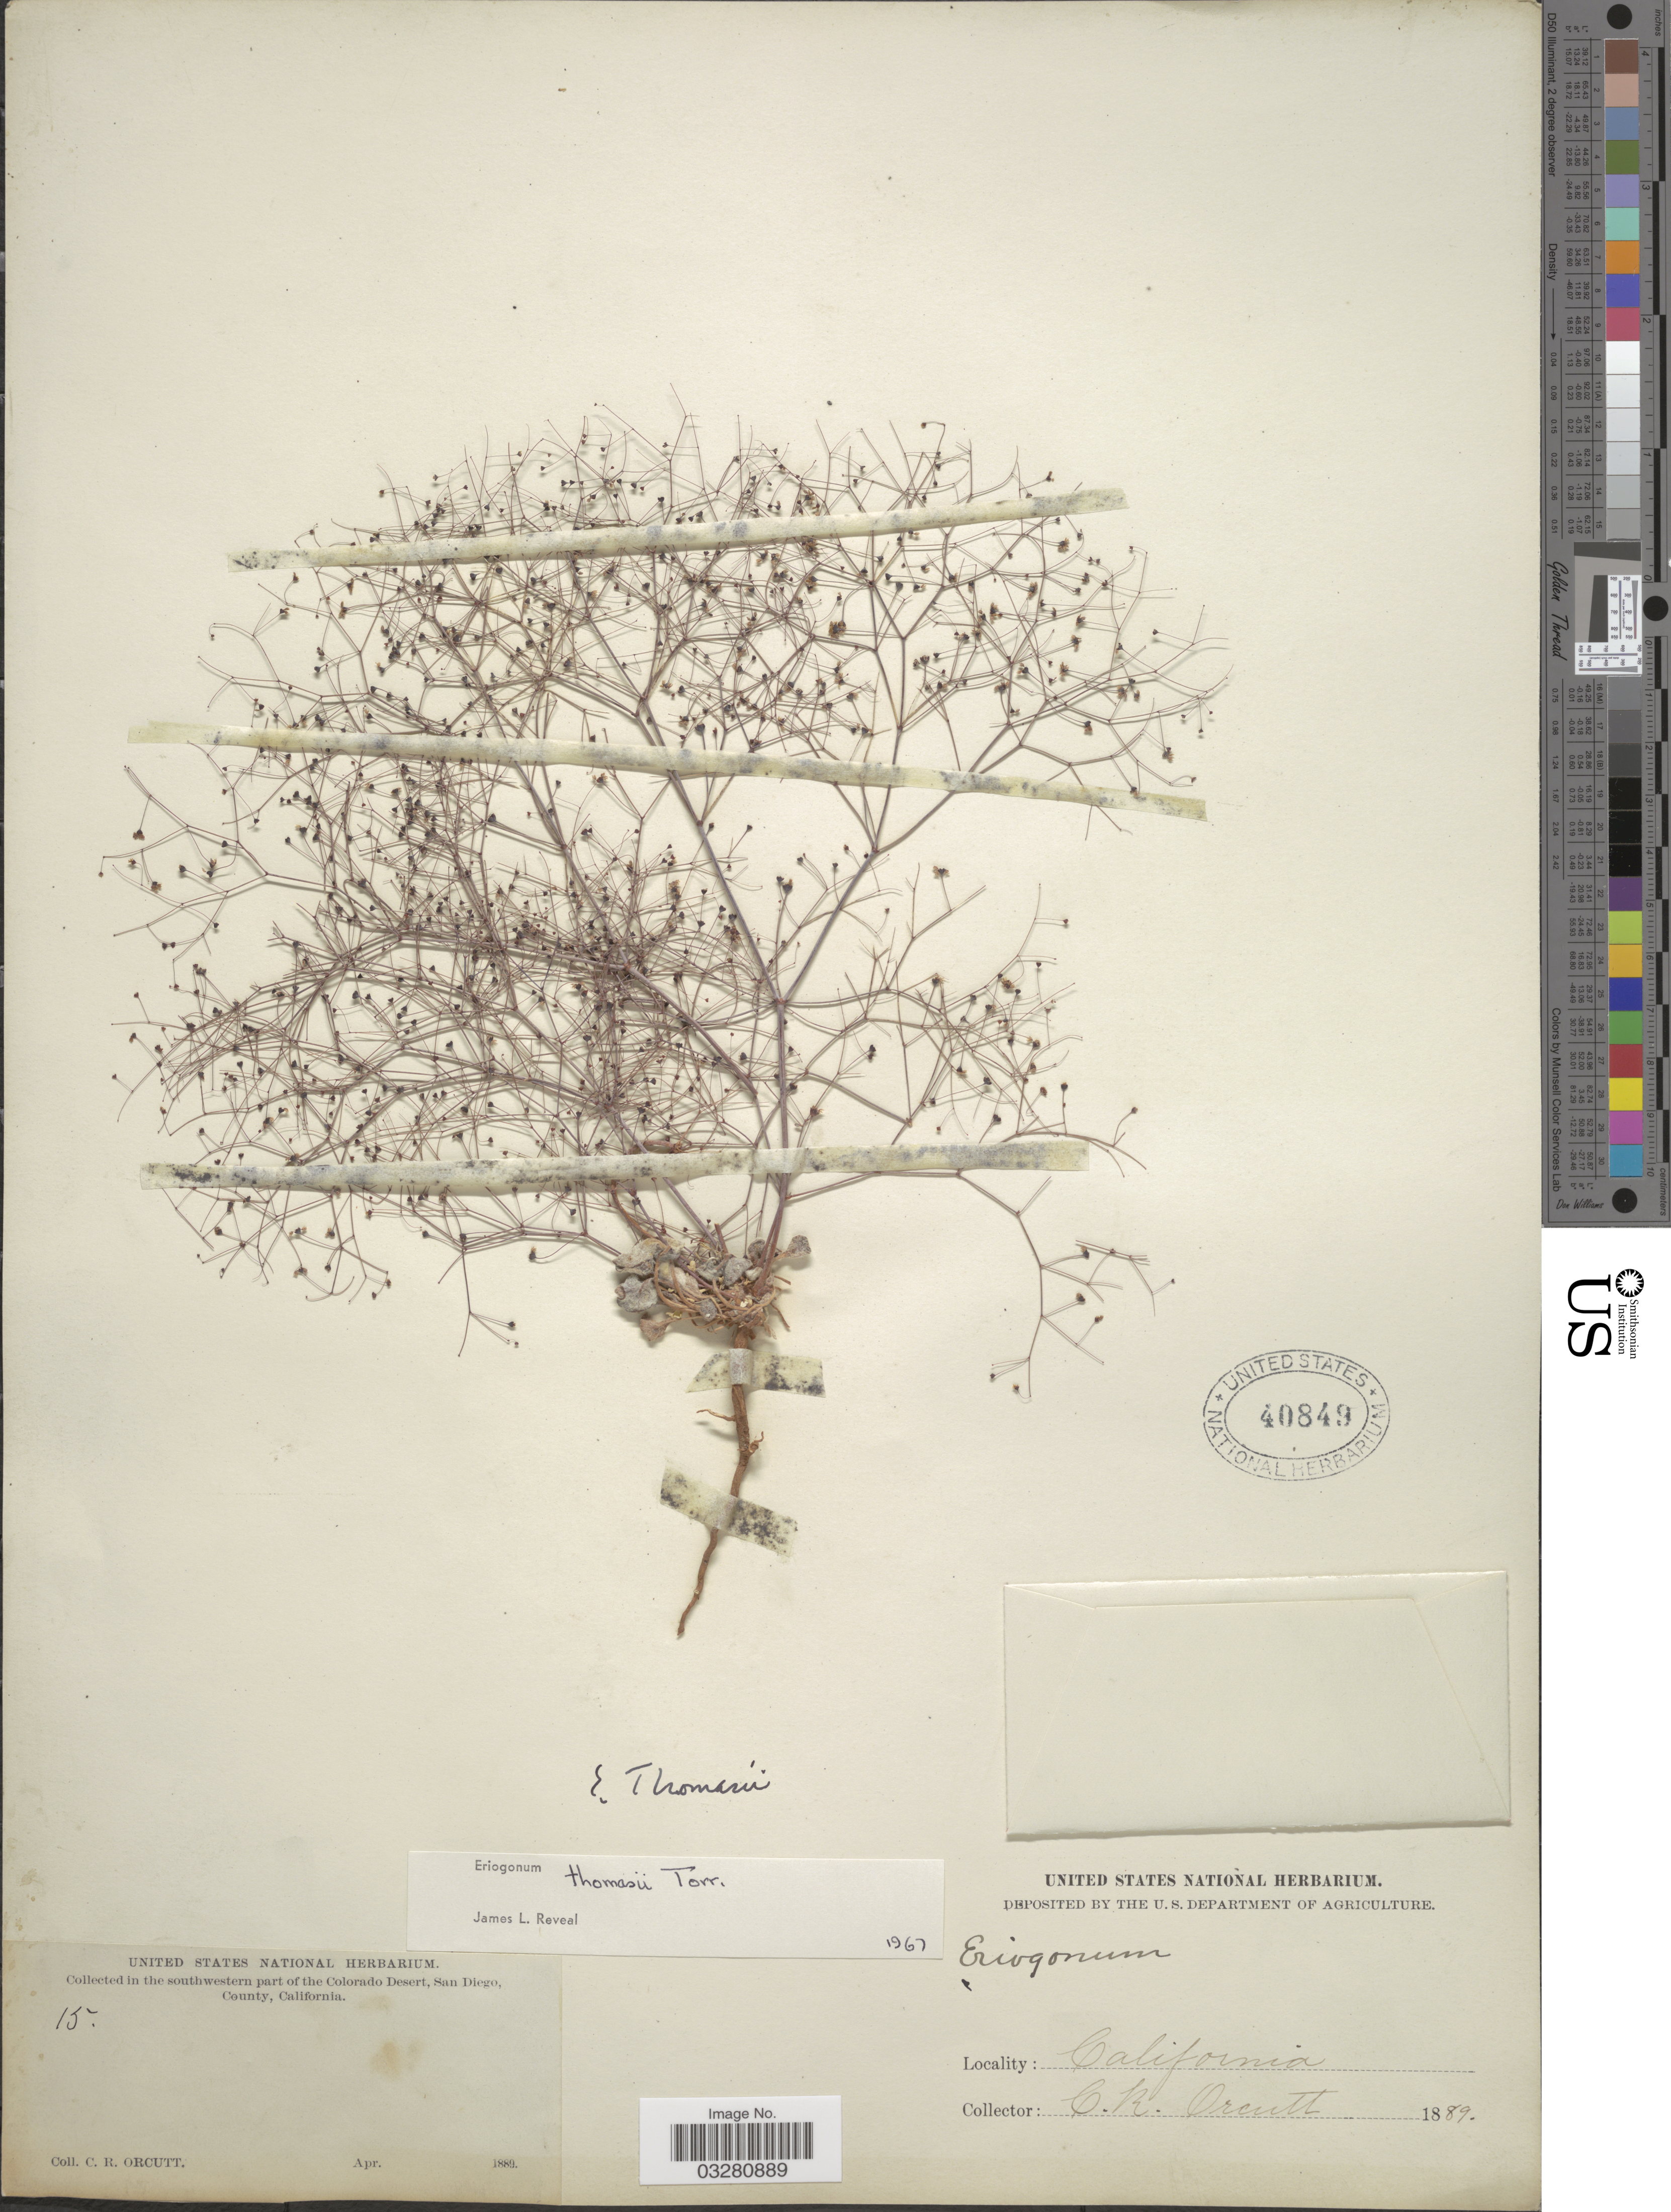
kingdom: Plantae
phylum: Tracheophyta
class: Magnoliopsida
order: Caryophyllales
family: Polygonaceae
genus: Eriogonum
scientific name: Eriogonum thomasii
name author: Torr.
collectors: C. R. Orcutt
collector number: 15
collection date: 1889-04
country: United States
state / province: California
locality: Southwestern part of the Colorado Desert.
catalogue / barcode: US 40849